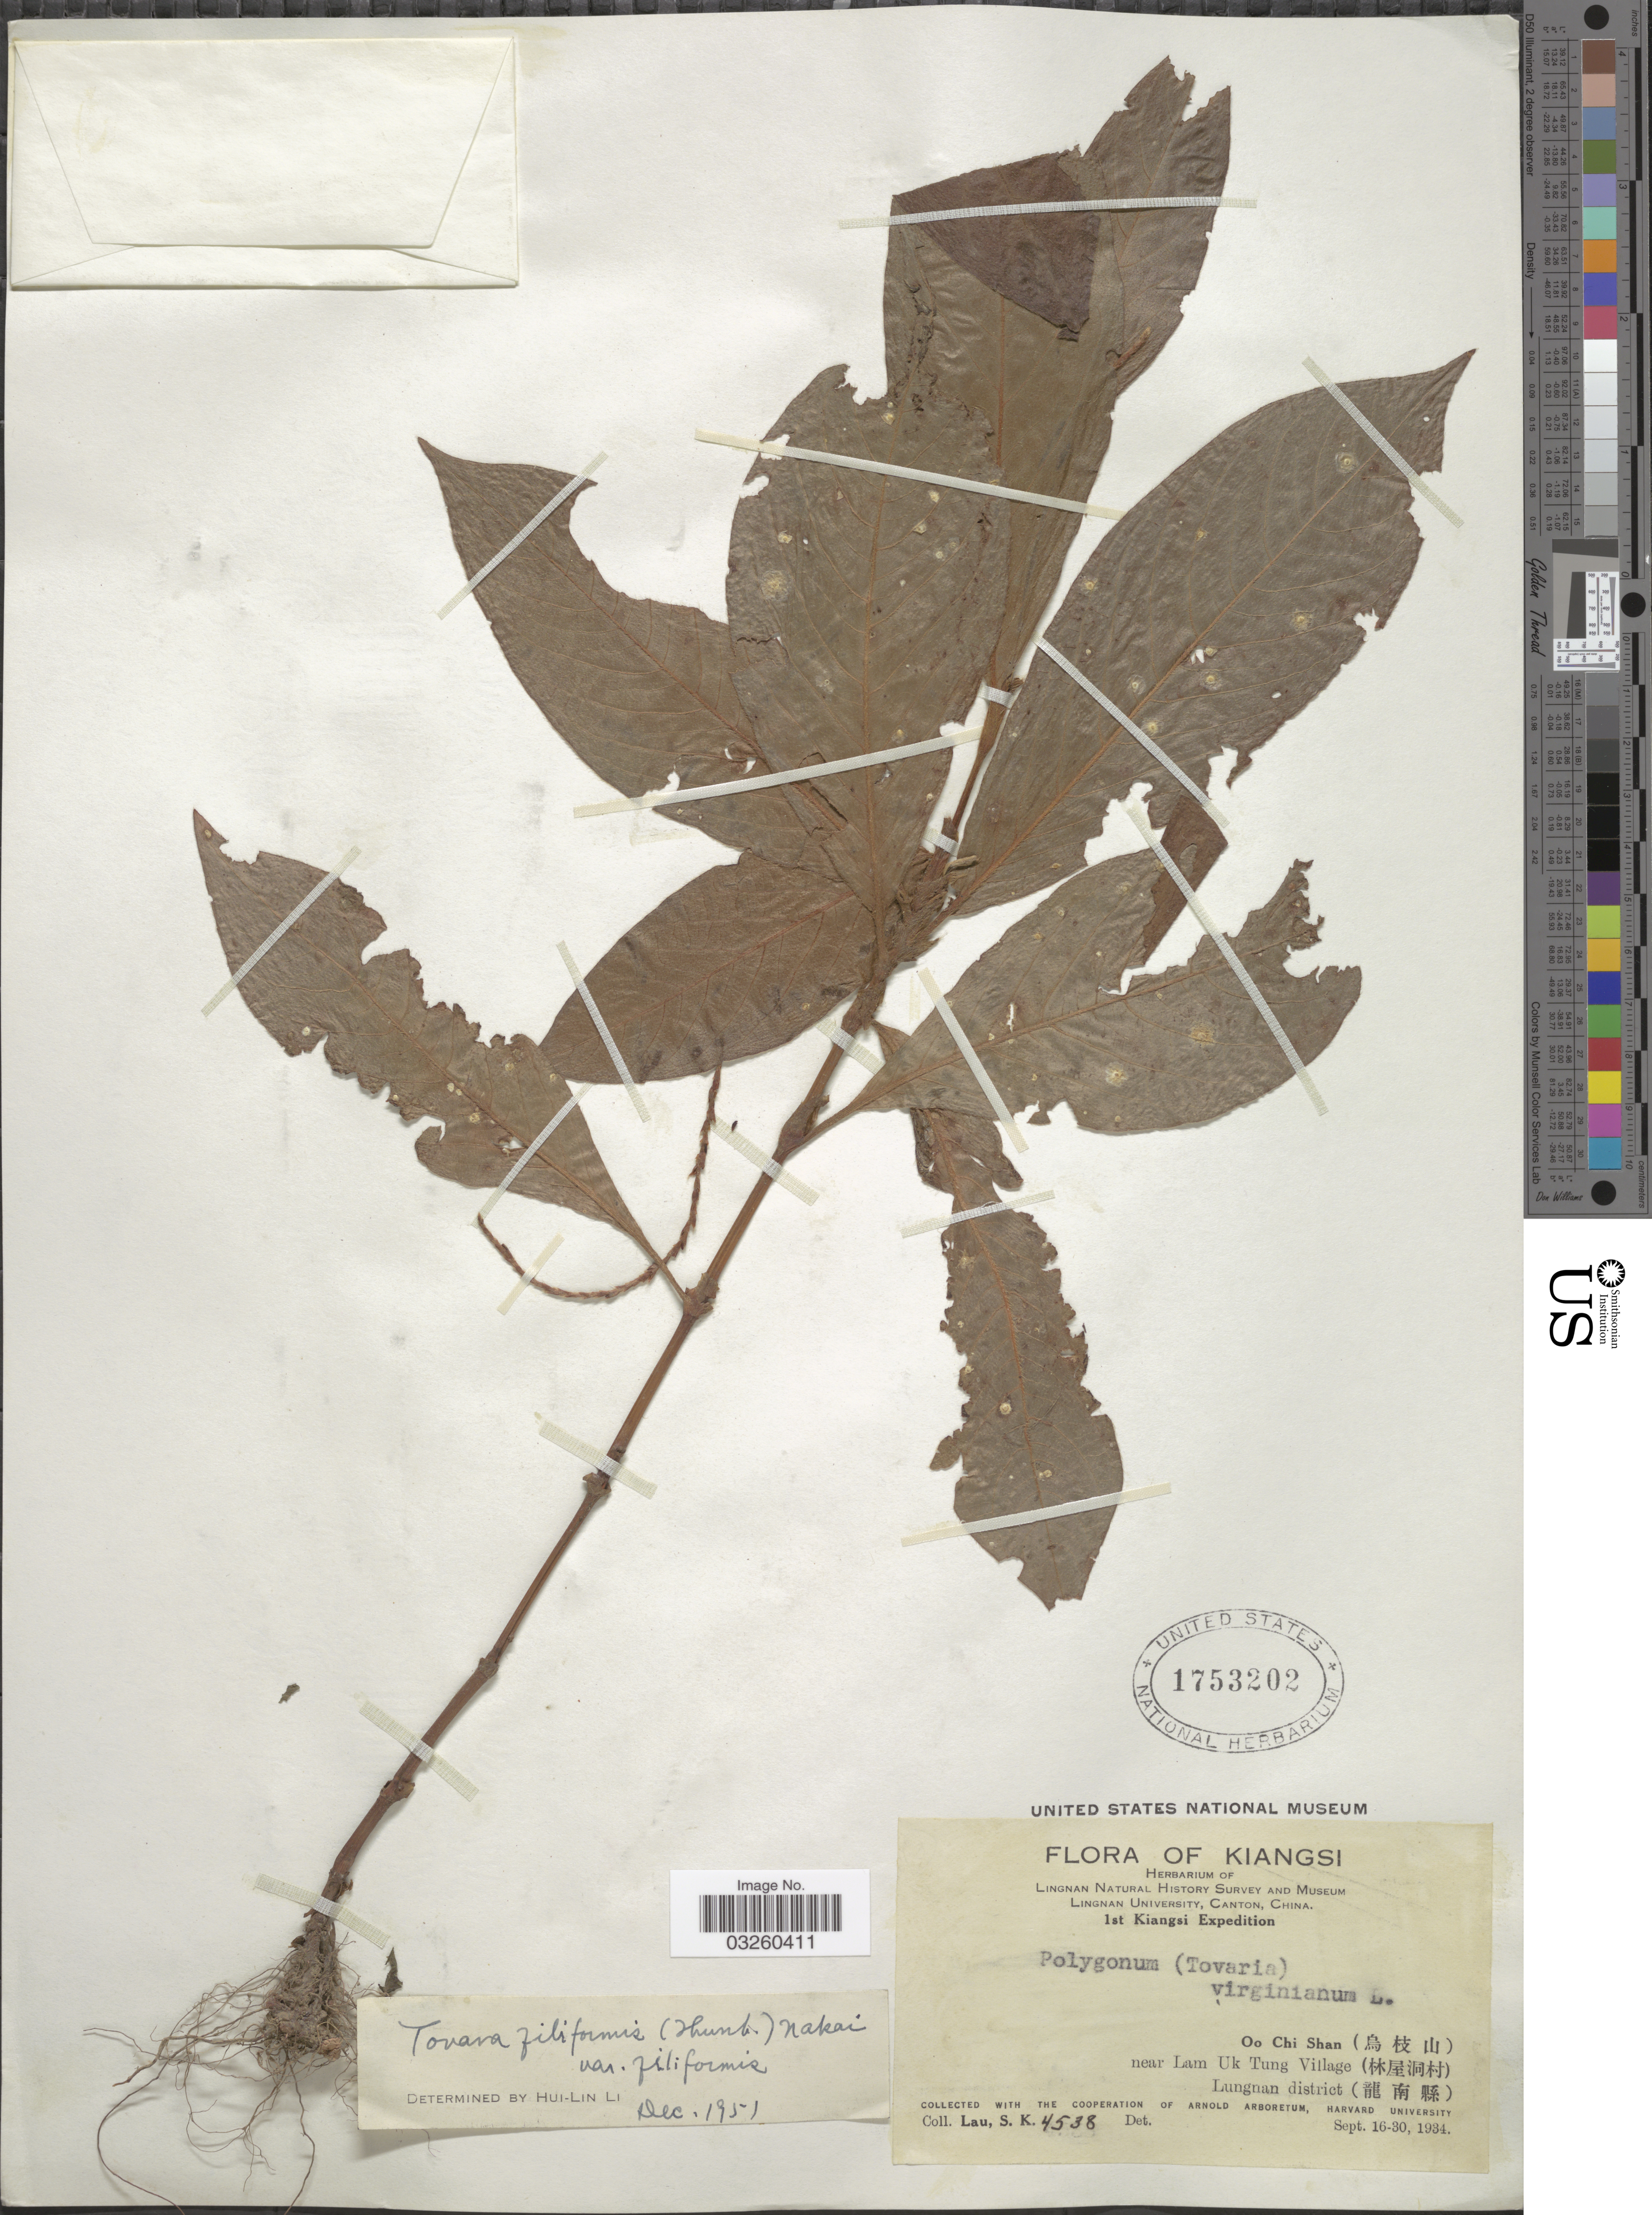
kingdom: Plantae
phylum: Tracheophyta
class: Magnoliopsida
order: Caryophyllales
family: Polygonaceae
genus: Persicaria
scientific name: Persicaria filiformis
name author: (Thunb.) Nakai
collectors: S. K. Lau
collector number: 4538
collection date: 1934-09-16/1934-09-30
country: China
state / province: Jiangxi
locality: Kiangsi. Oo Chi San (X), near Lam Uk Tung Village (X). Lungnan district (X).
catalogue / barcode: US 1753202